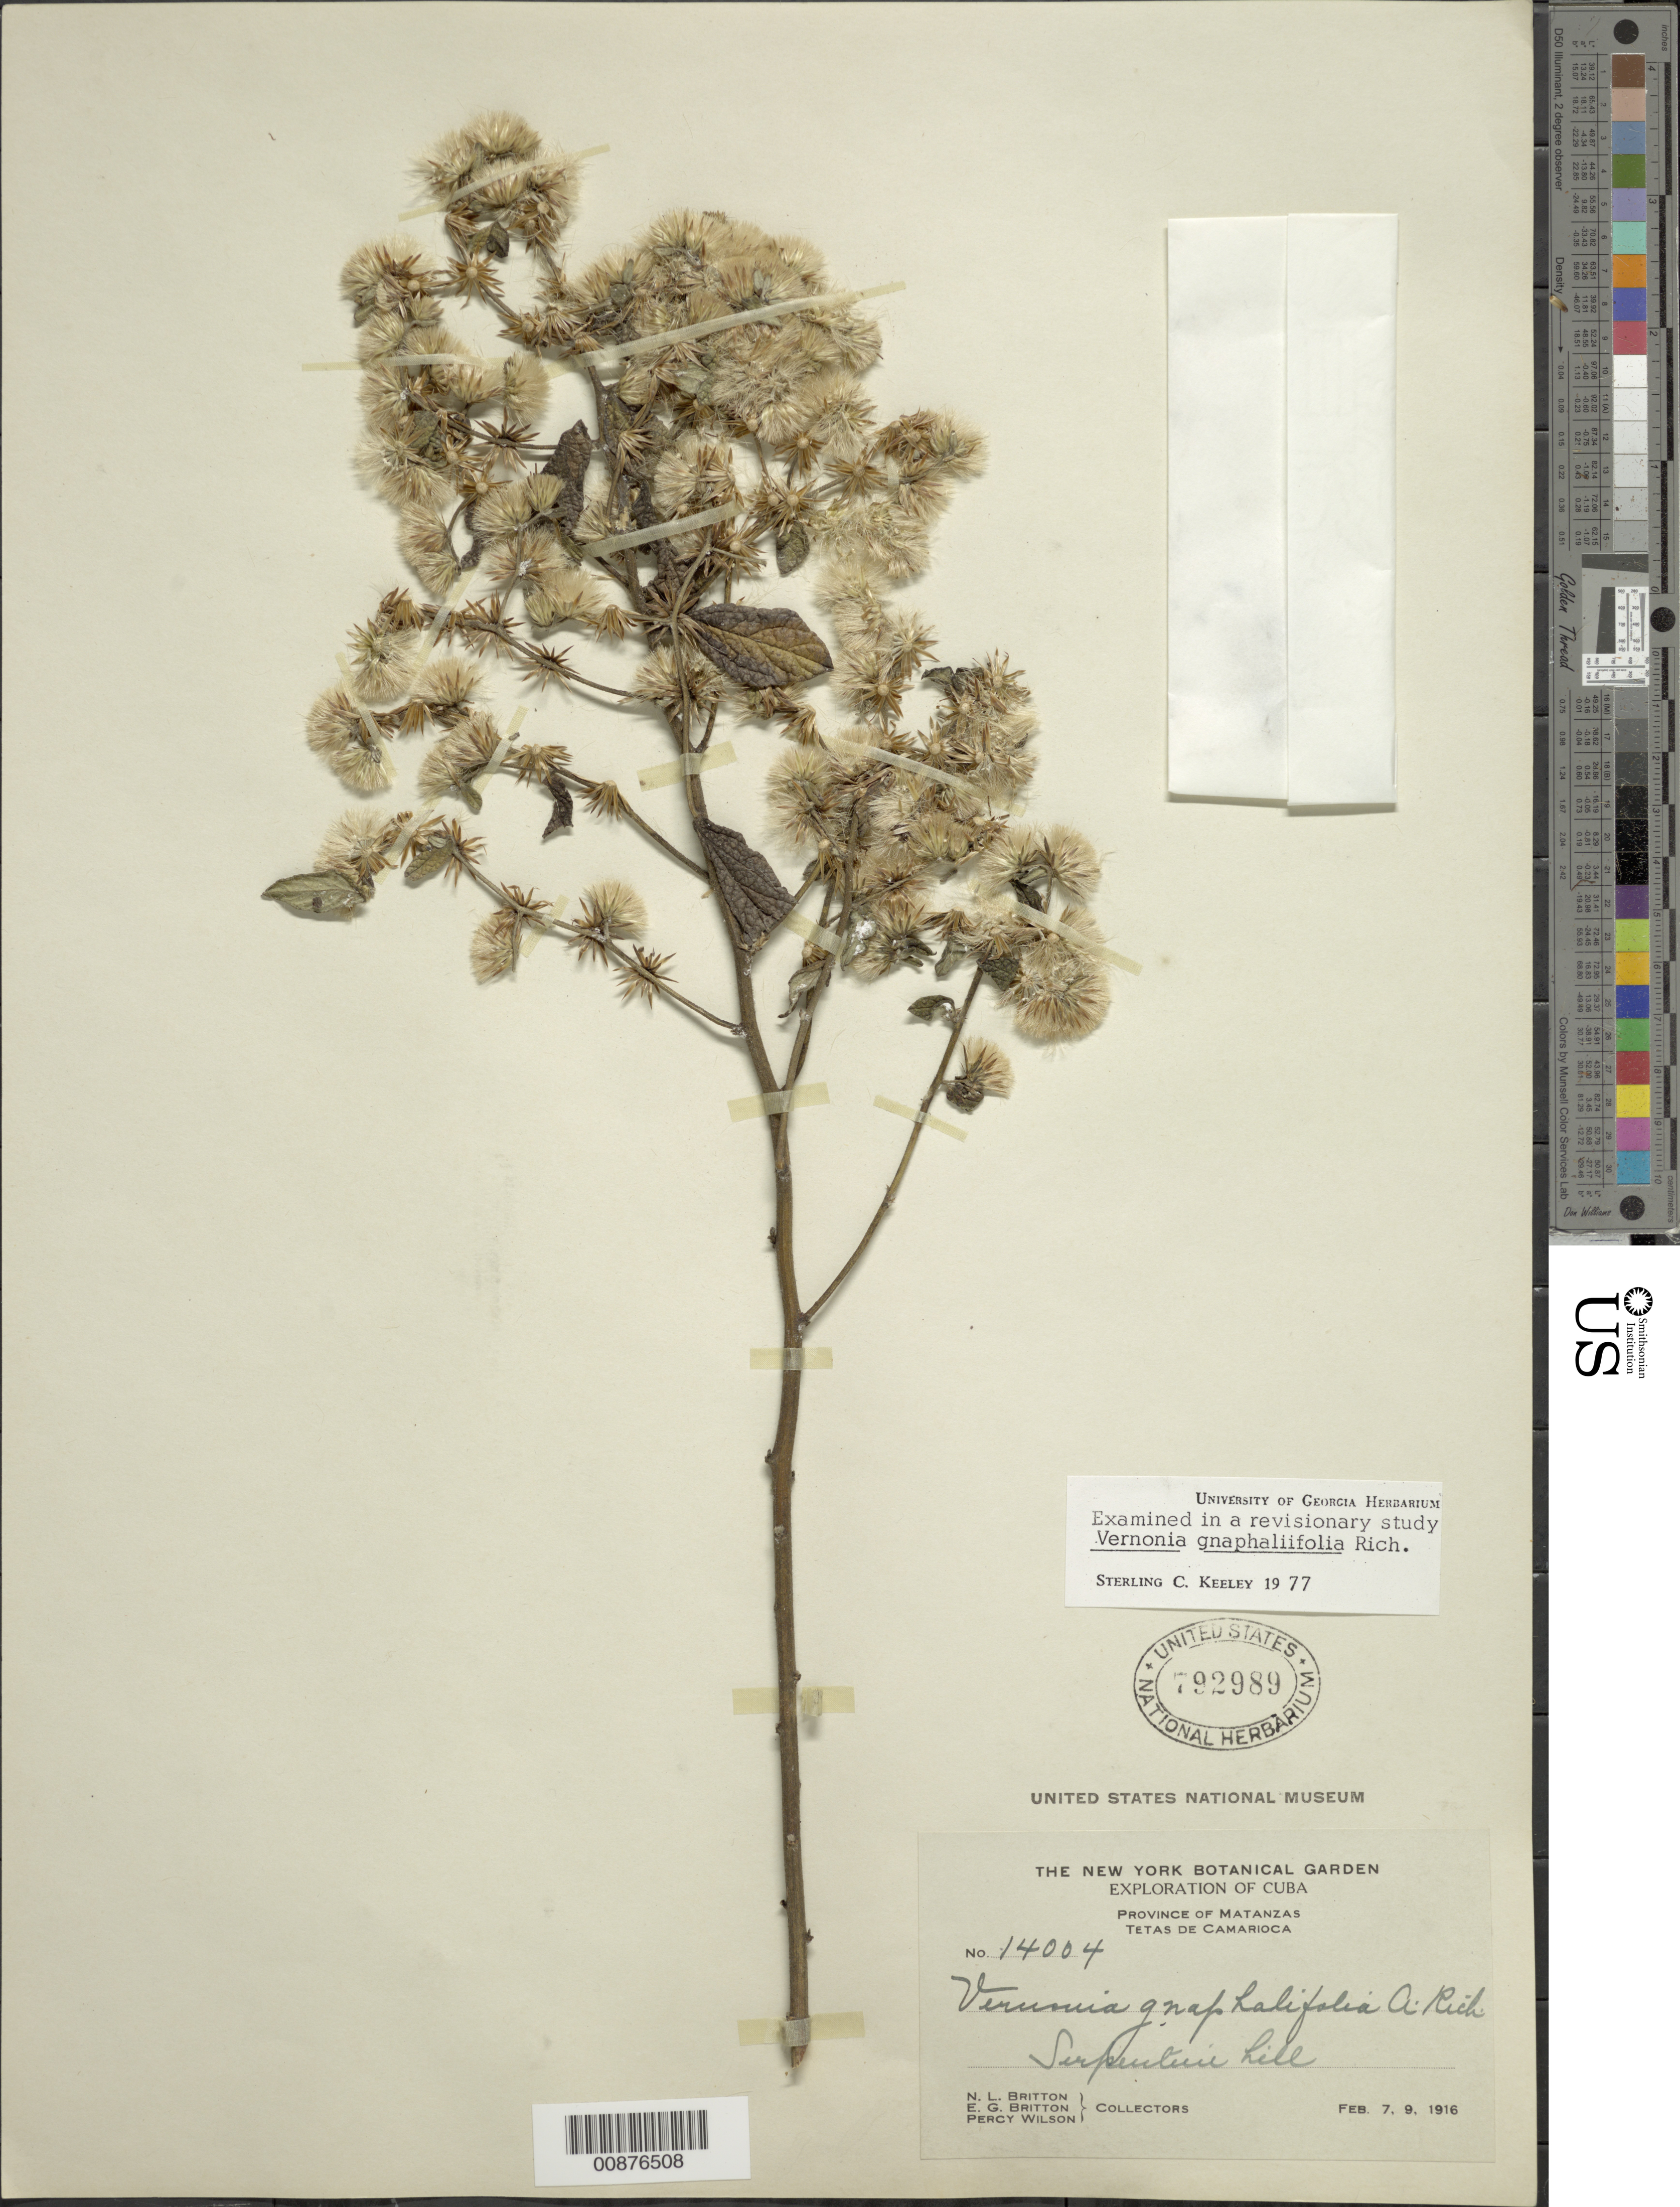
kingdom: Plantae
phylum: Tracheophyta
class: Magnoliopsida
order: Asterales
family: Asteraceae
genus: Lepidaploa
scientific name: Lepidaploa gnaphaliifolia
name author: (A. Rich.) H. Rob.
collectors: N. Britton & E. G. Britton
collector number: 14004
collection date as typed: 07 Feb 1916 to 09 Feb 1916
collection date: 1916-02-07/1916-02-09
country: Cuba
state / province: Matanzas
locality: Tetas de Camarioca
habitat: Serpentine hill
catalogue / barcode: US 792989